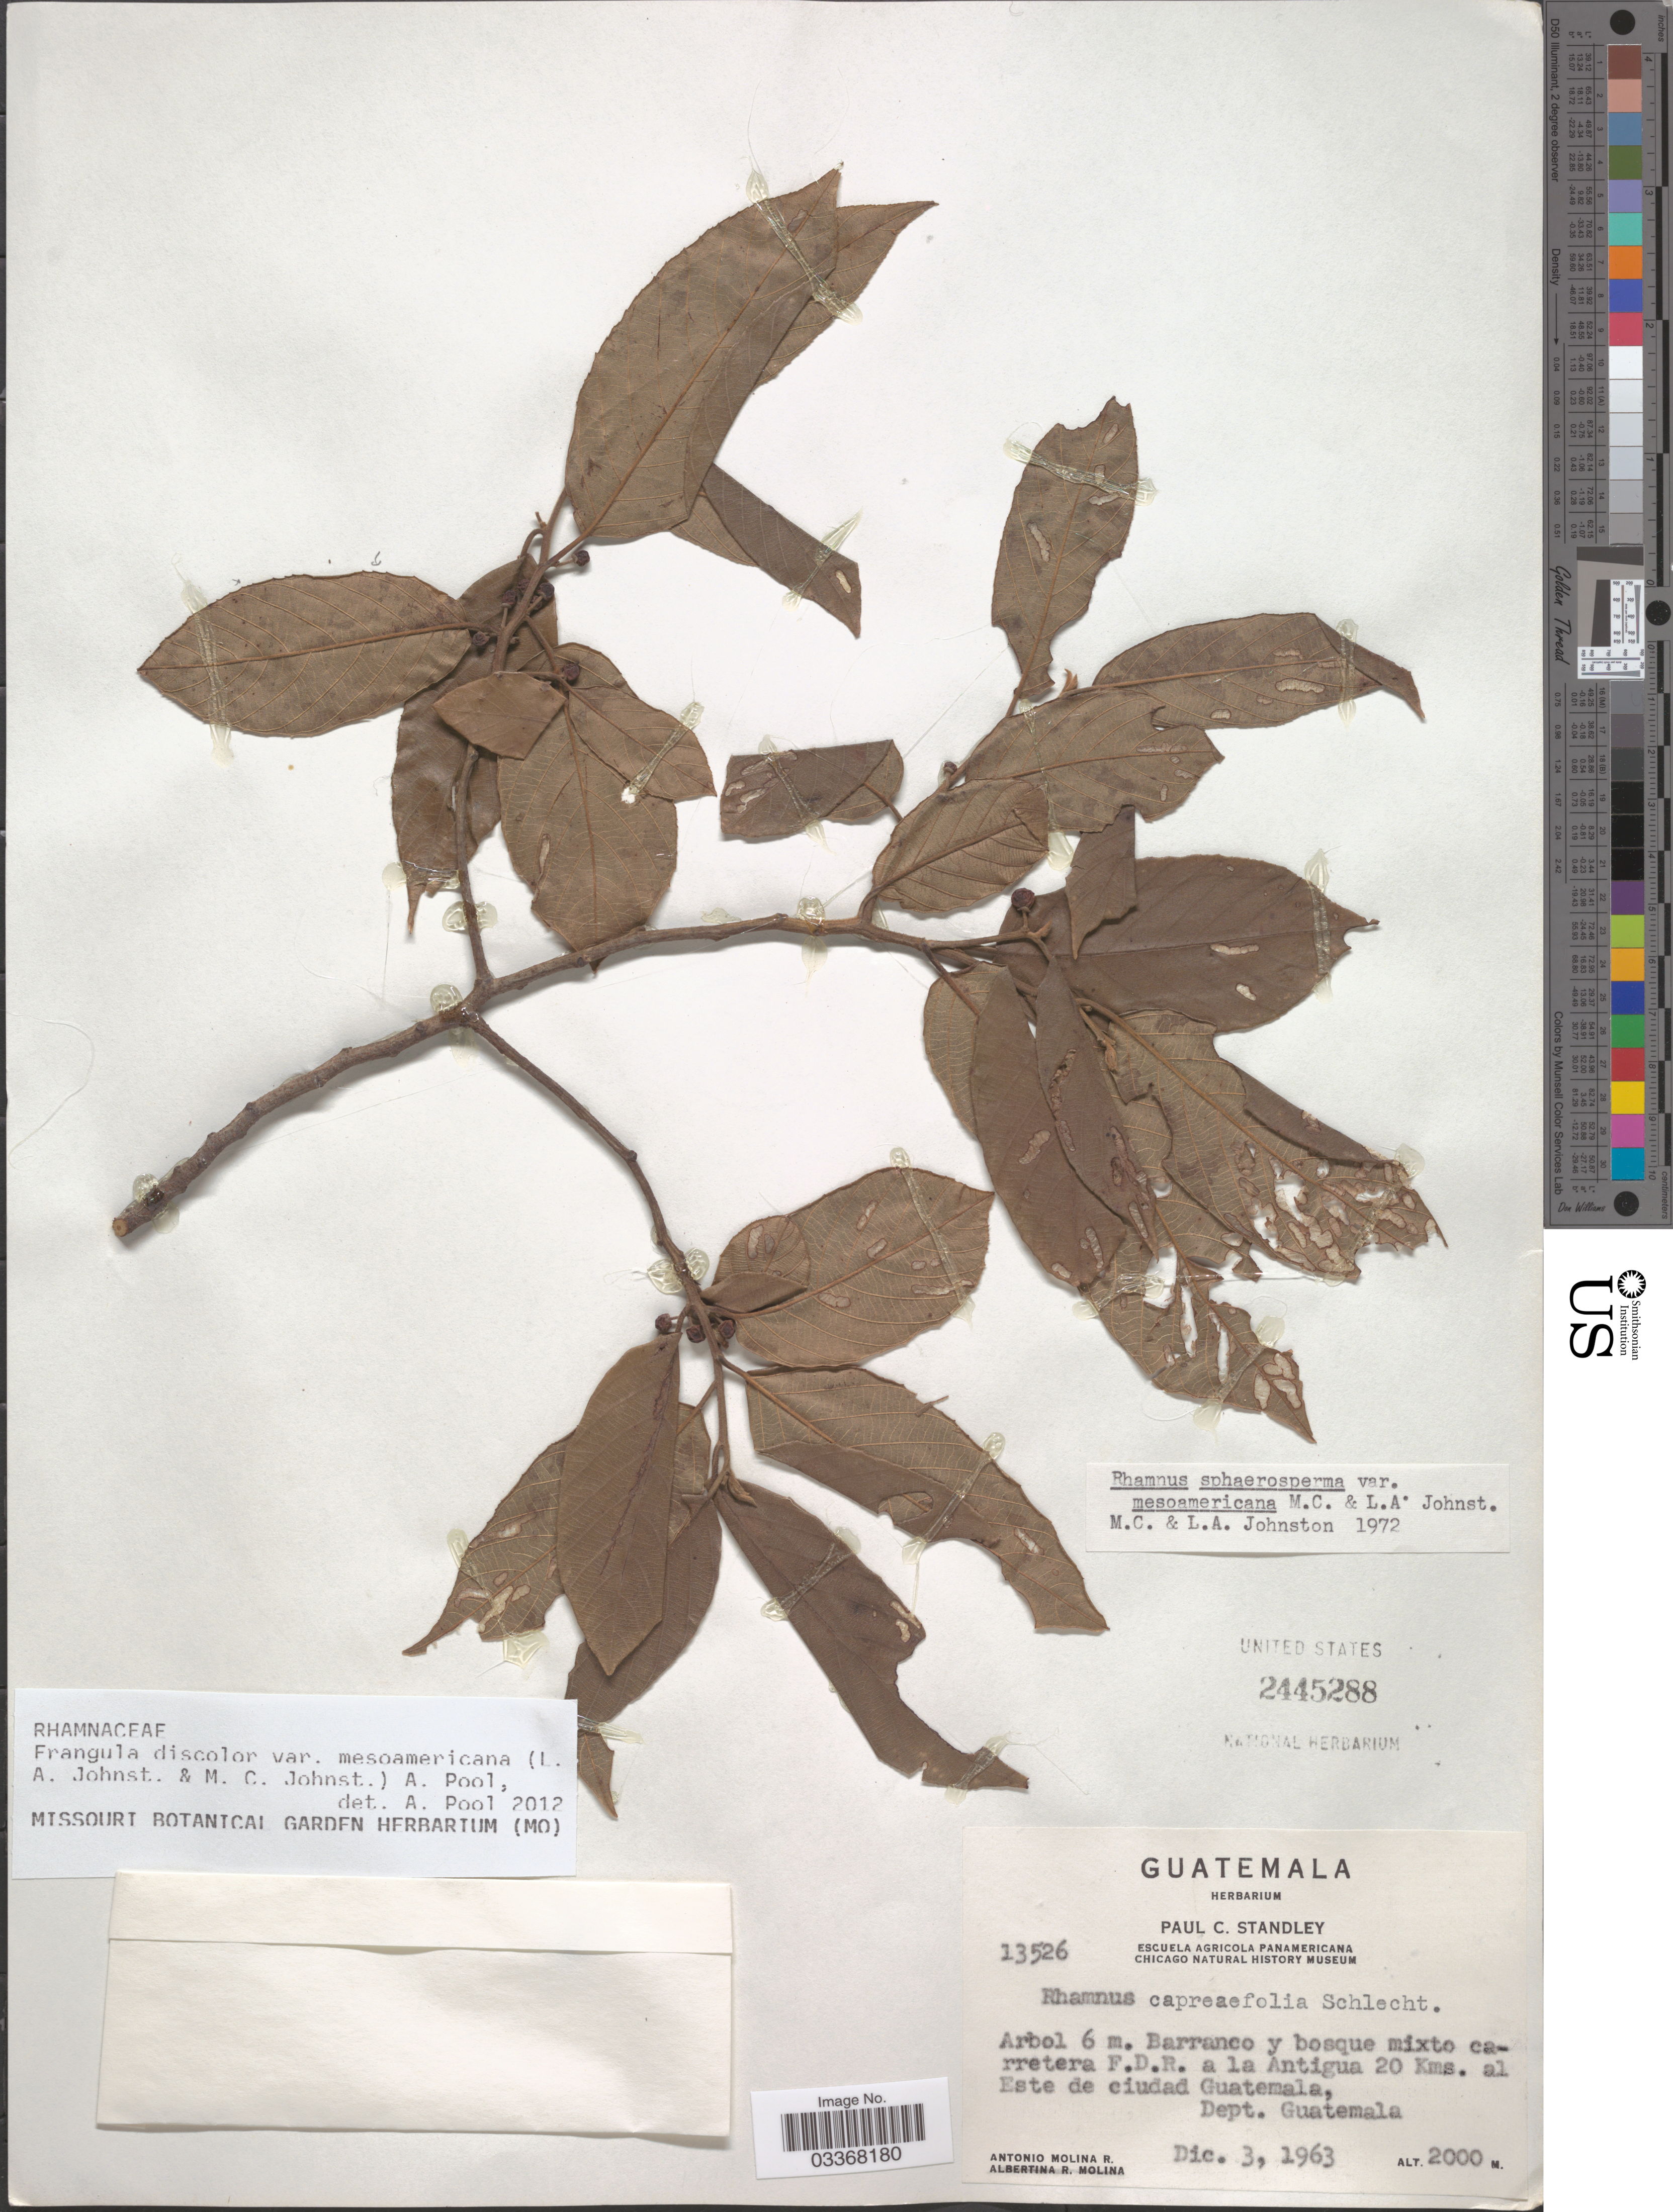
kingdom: Plantae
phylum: Tracheophyta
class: Magnoliopsida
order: Rosales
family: Rhamnaceae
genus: Frangula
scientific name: Frangula discolor var. mesoamericana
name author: (L.A. Johnst. & M.C. Johnst.) A. Pool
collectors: A. Molina R.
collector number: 13526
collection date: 1963-12-03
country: Guatemala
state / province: Guatemala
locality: Barranco y bosque mixto carretera F.D.R. a la Antigua 20 Kms. al Este de ciudad Guatemala, Dept. Guatemala.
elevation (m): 2000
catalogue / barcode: US 2445288